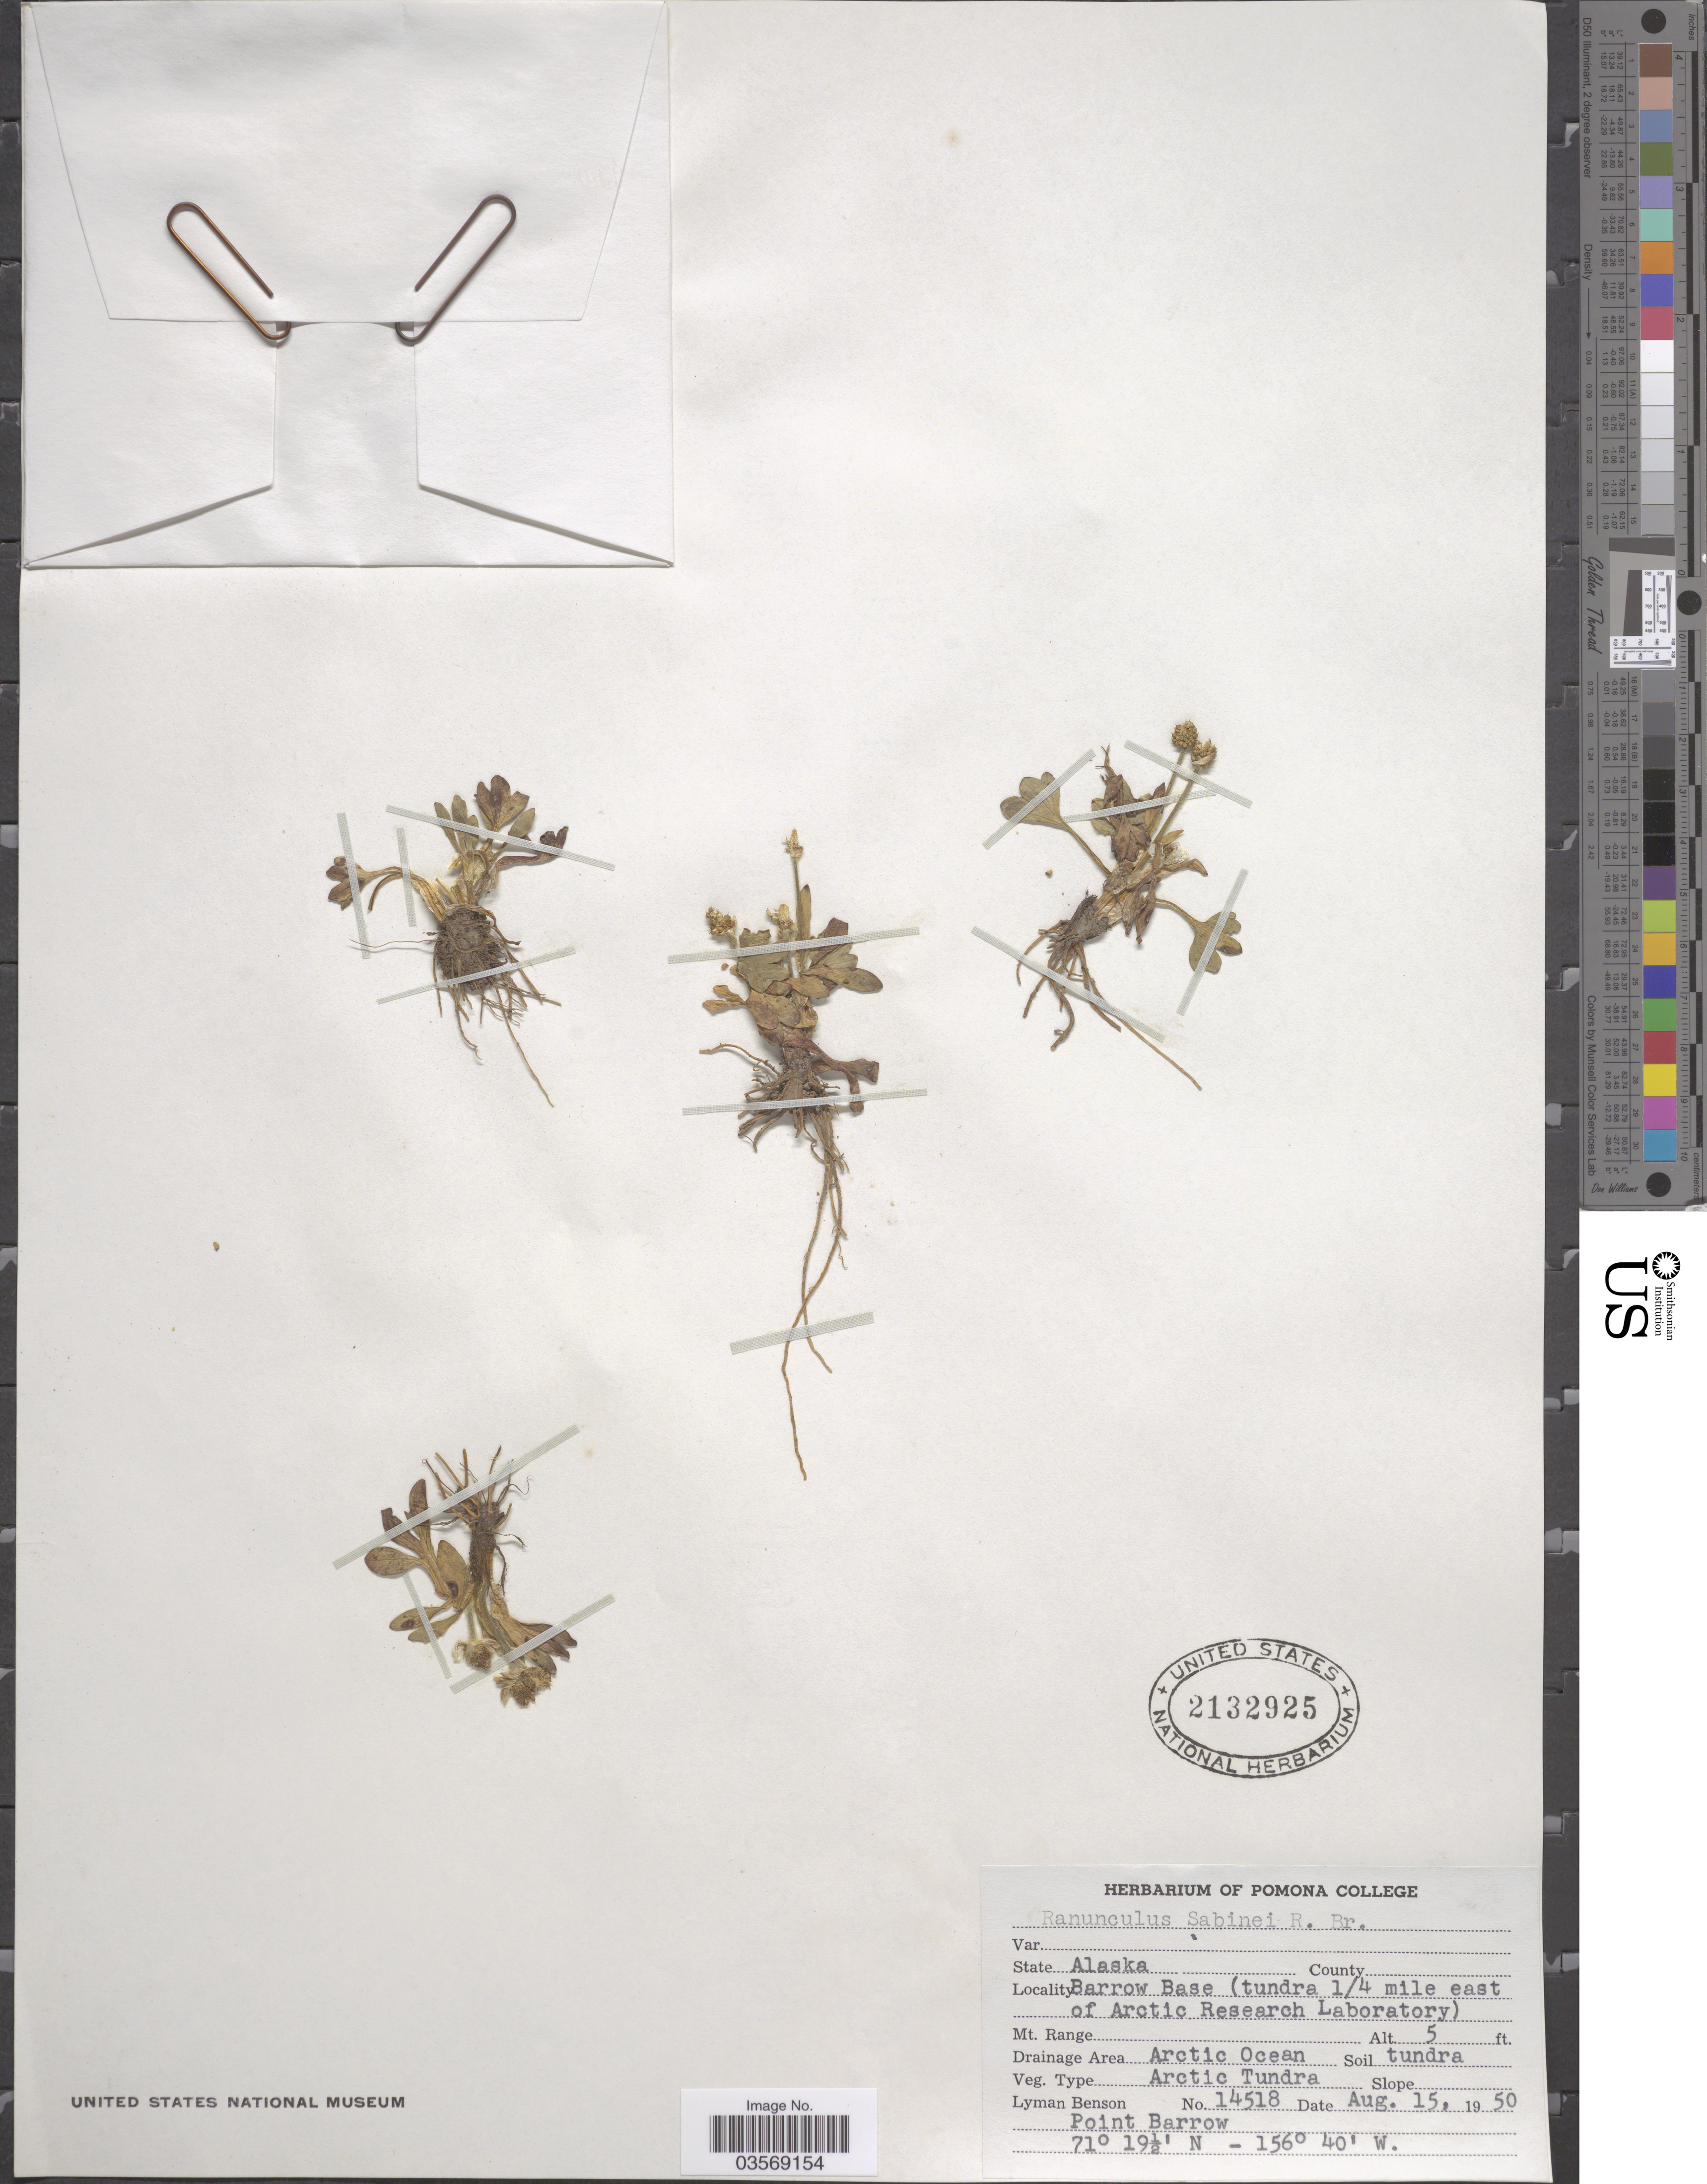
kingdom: Plantae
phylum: Tracheophyta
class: Magnoliopsida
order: Ranunculales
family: Ranunculaceae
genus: Ranunculus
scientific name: Ranunculus sabinei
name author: R. Br.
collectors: L. D. Benson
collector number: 14518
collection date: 1950-08-15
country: United States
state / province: Alaska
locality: Barrow Base (tundra ¼ mile east of Arctic Research Laboratory). Drainage Area Arctic Ocean.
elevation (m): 2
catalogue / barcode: US 2132925